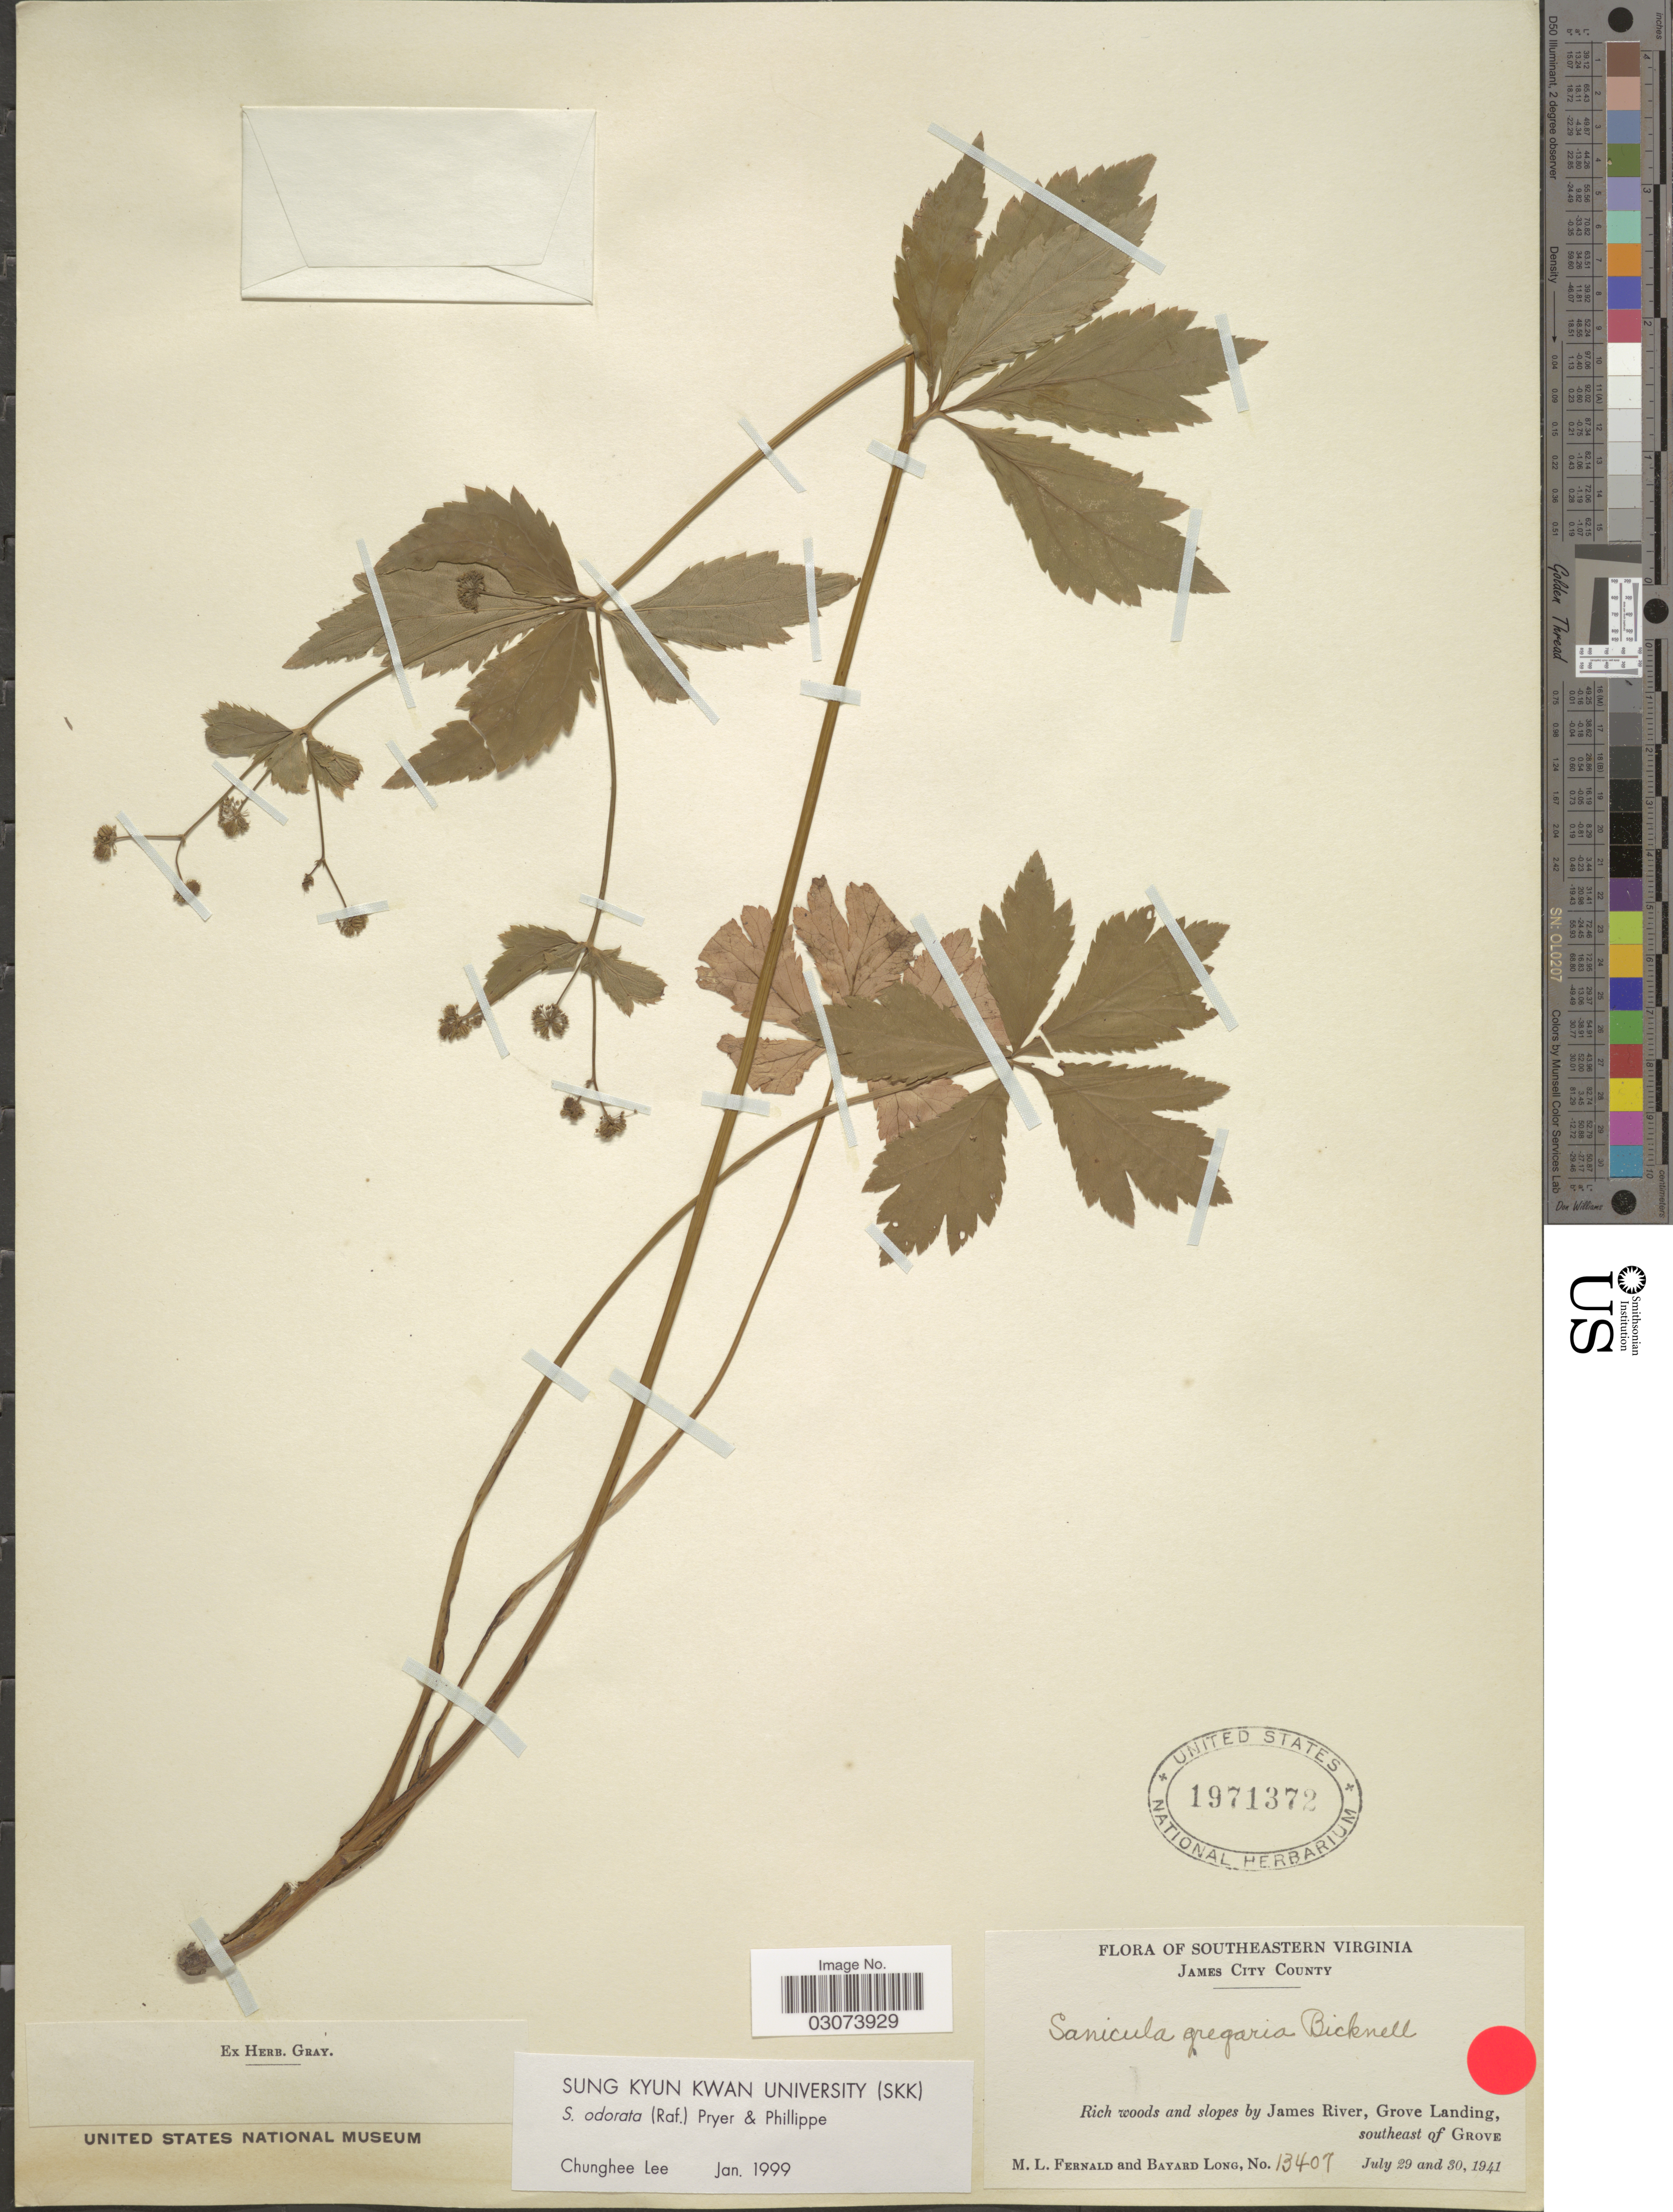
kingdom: Plantae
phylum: Tracheophyta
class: Magnoliopsida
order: Apiales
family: Apiaceae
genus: Sanicula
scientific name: Sanicula odorata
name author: (Raf.) Pryer & Phillippe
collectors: M. L. Fernald & B. Long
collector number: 13407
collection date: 1941-07-29/1941-07-30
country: United States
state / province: Virginia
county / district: James City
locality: Southeastern Virginia. James City County. Rich woods and slopes by James River, Grove Landing, southeast of Grove.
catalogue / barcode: US 1971372